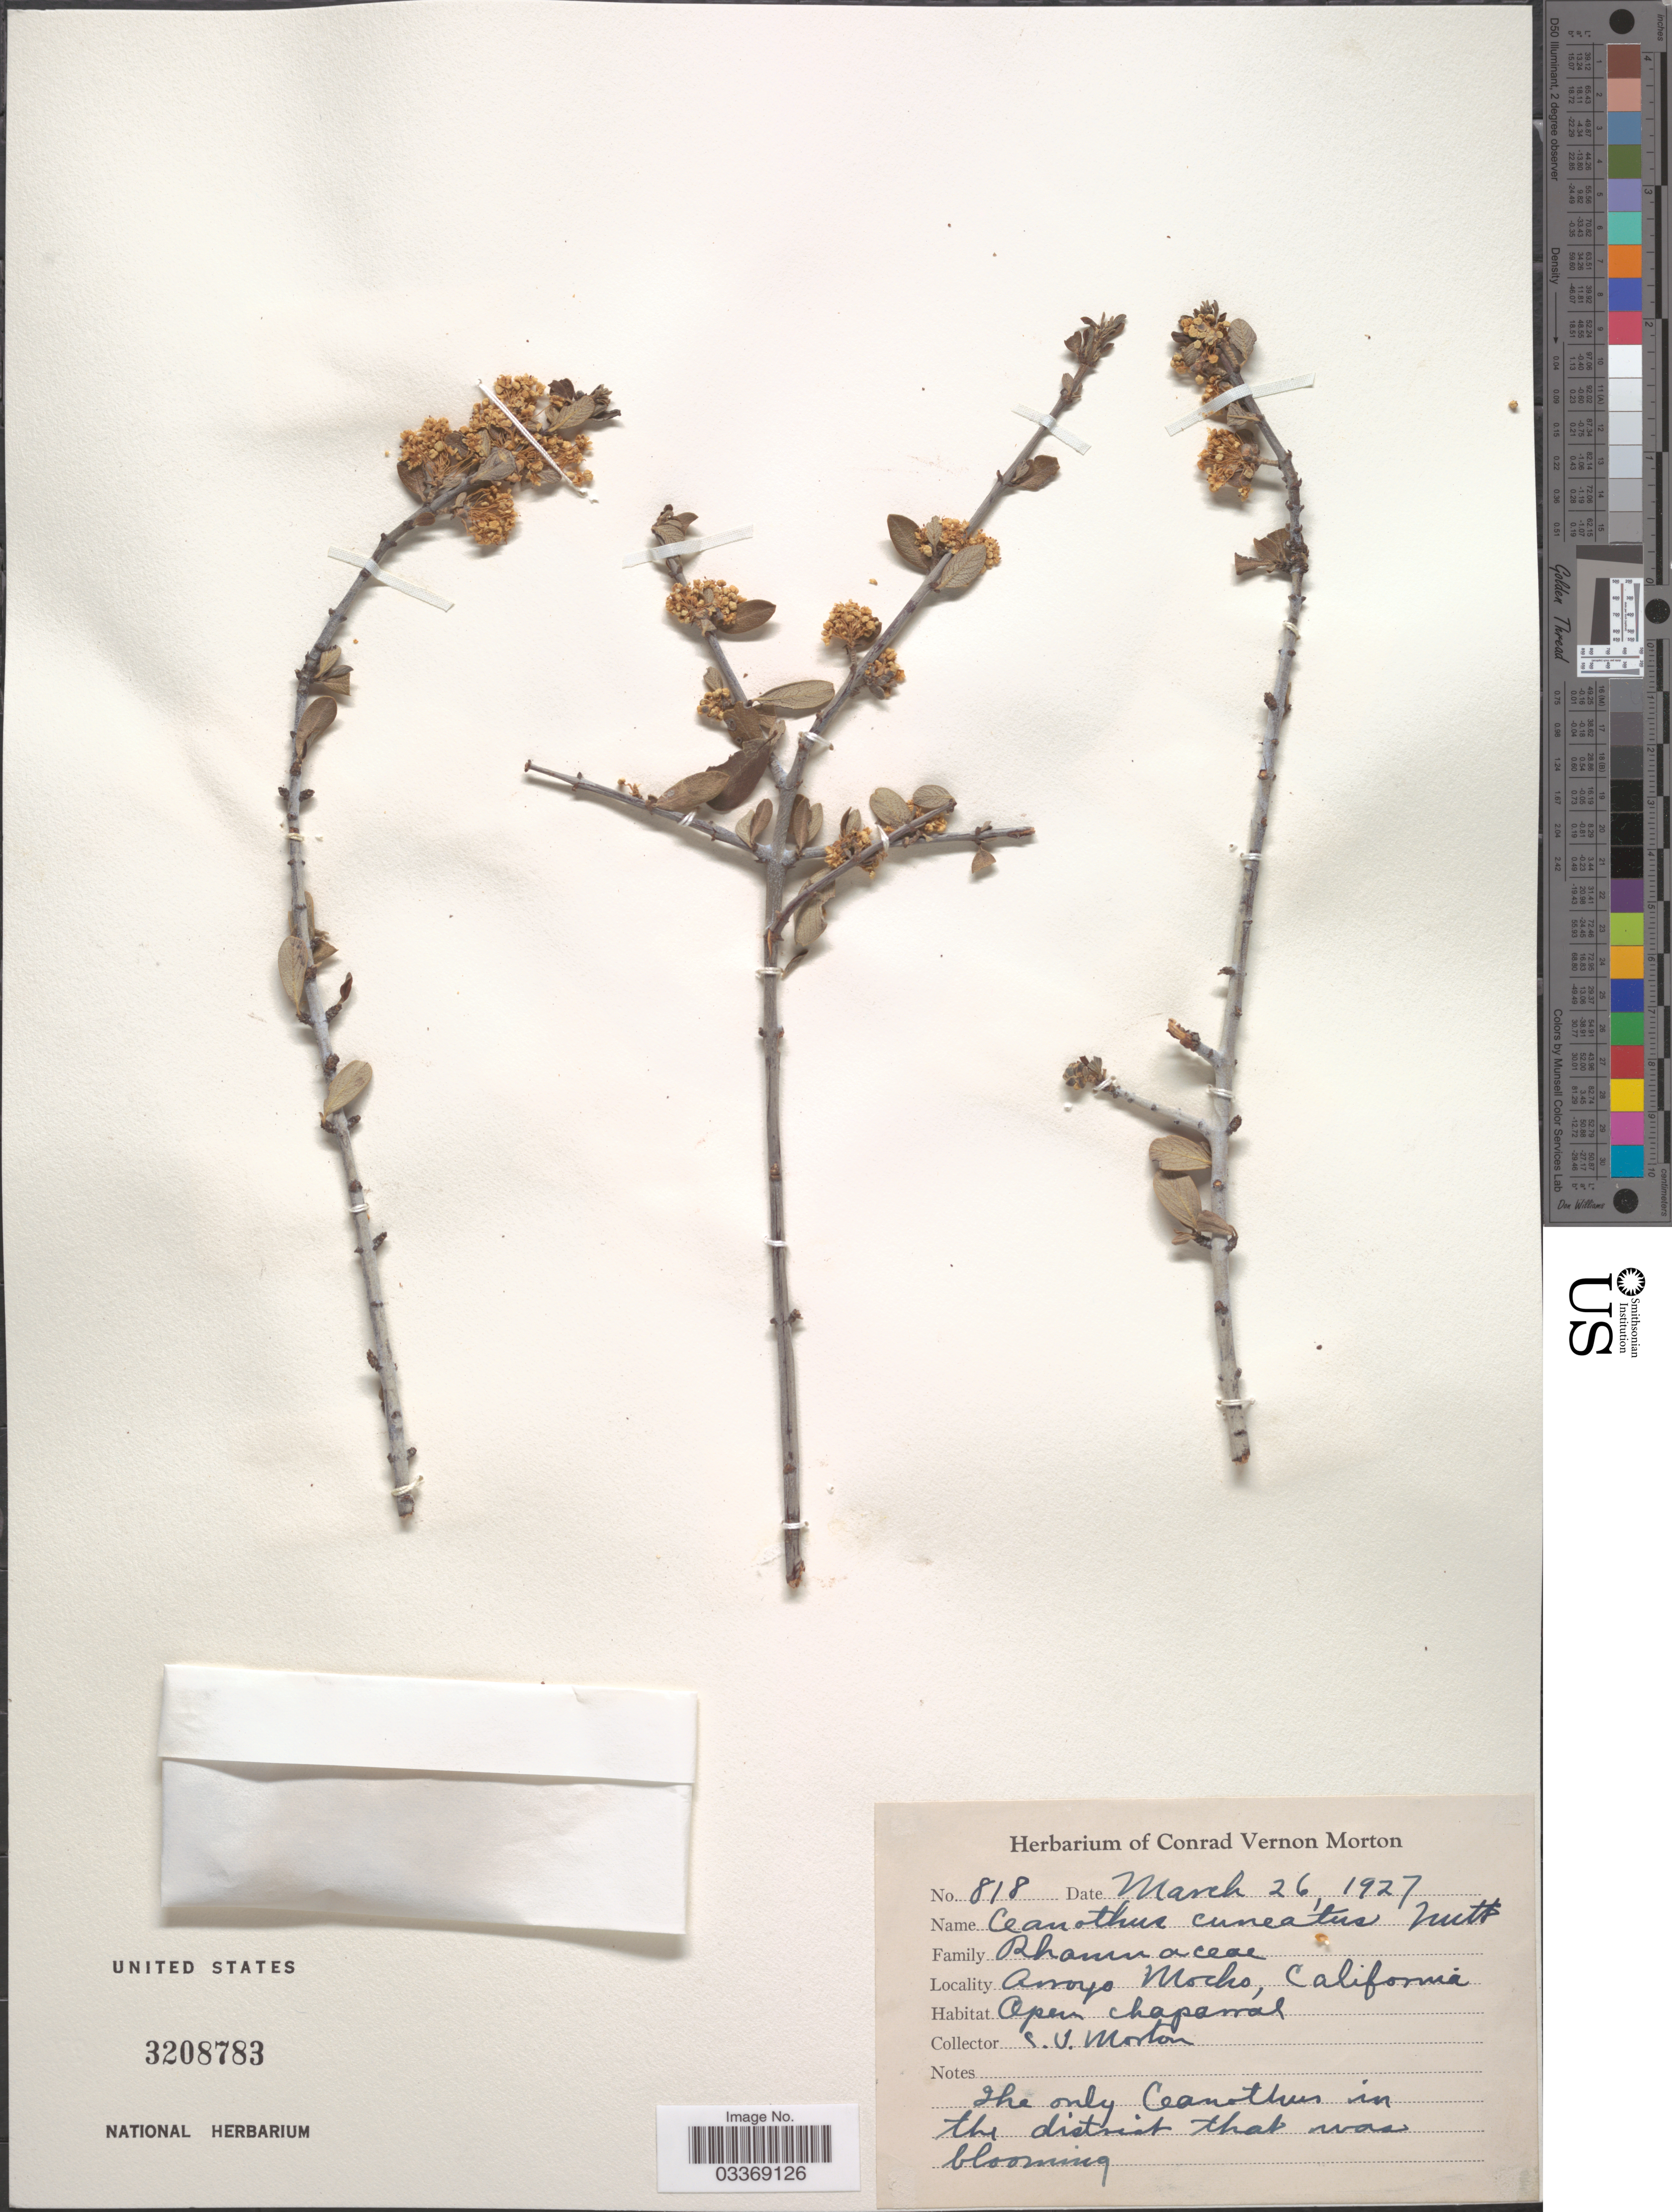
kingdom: Plantae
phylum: Tracheophyta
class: Magnoliopsida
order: Rosales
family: Rhamnaceae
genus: Ceanothus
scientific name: Ceanothus cuneatus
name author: (Hook.) Nutt.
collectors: C. V. Morton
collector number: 818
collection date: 1927-03-26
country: United States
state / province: California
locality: Arroyo Mocho.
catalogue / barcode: US 3208783